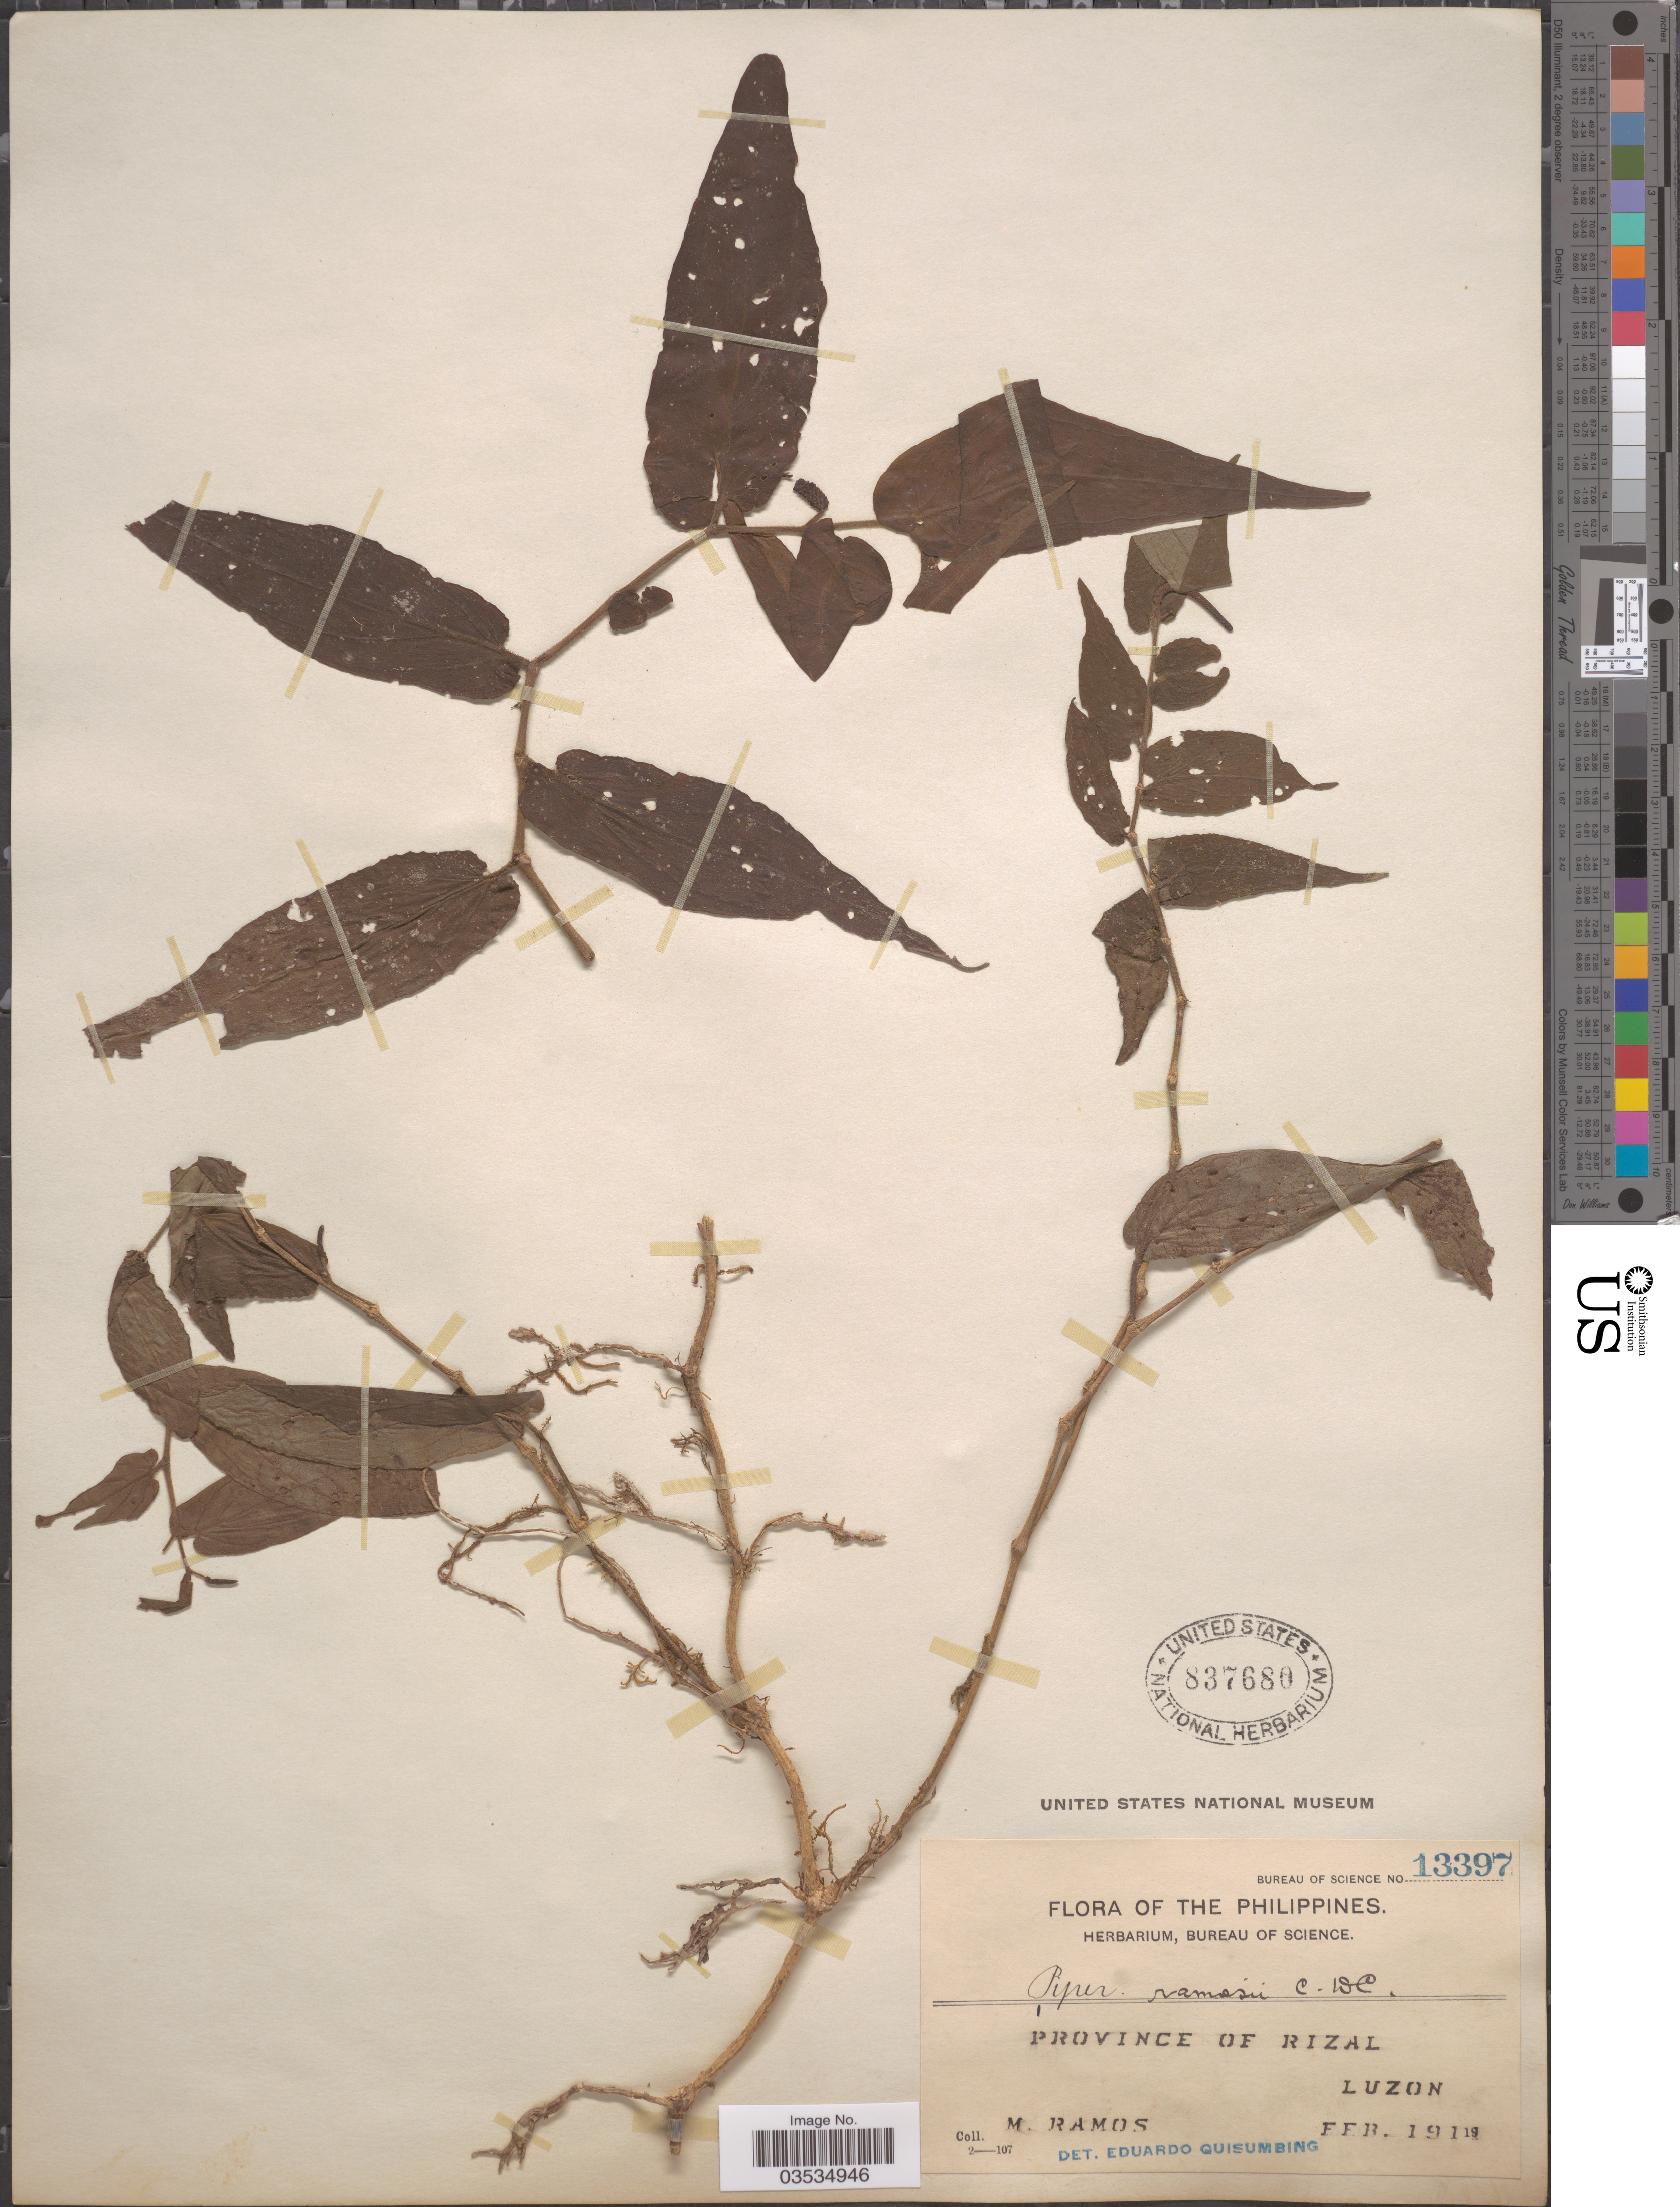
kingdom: Plantae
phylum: Tracheophyta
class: Magnoliopsida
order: Piperales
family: Piperaceae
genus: Piper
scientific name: Piper ramosii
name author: C. DC.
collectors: M. Ramos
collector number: Bureau of Science 13397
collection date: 1911-02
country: Philippines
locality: Province of Rizal. Luzon.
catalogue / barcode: US 837680